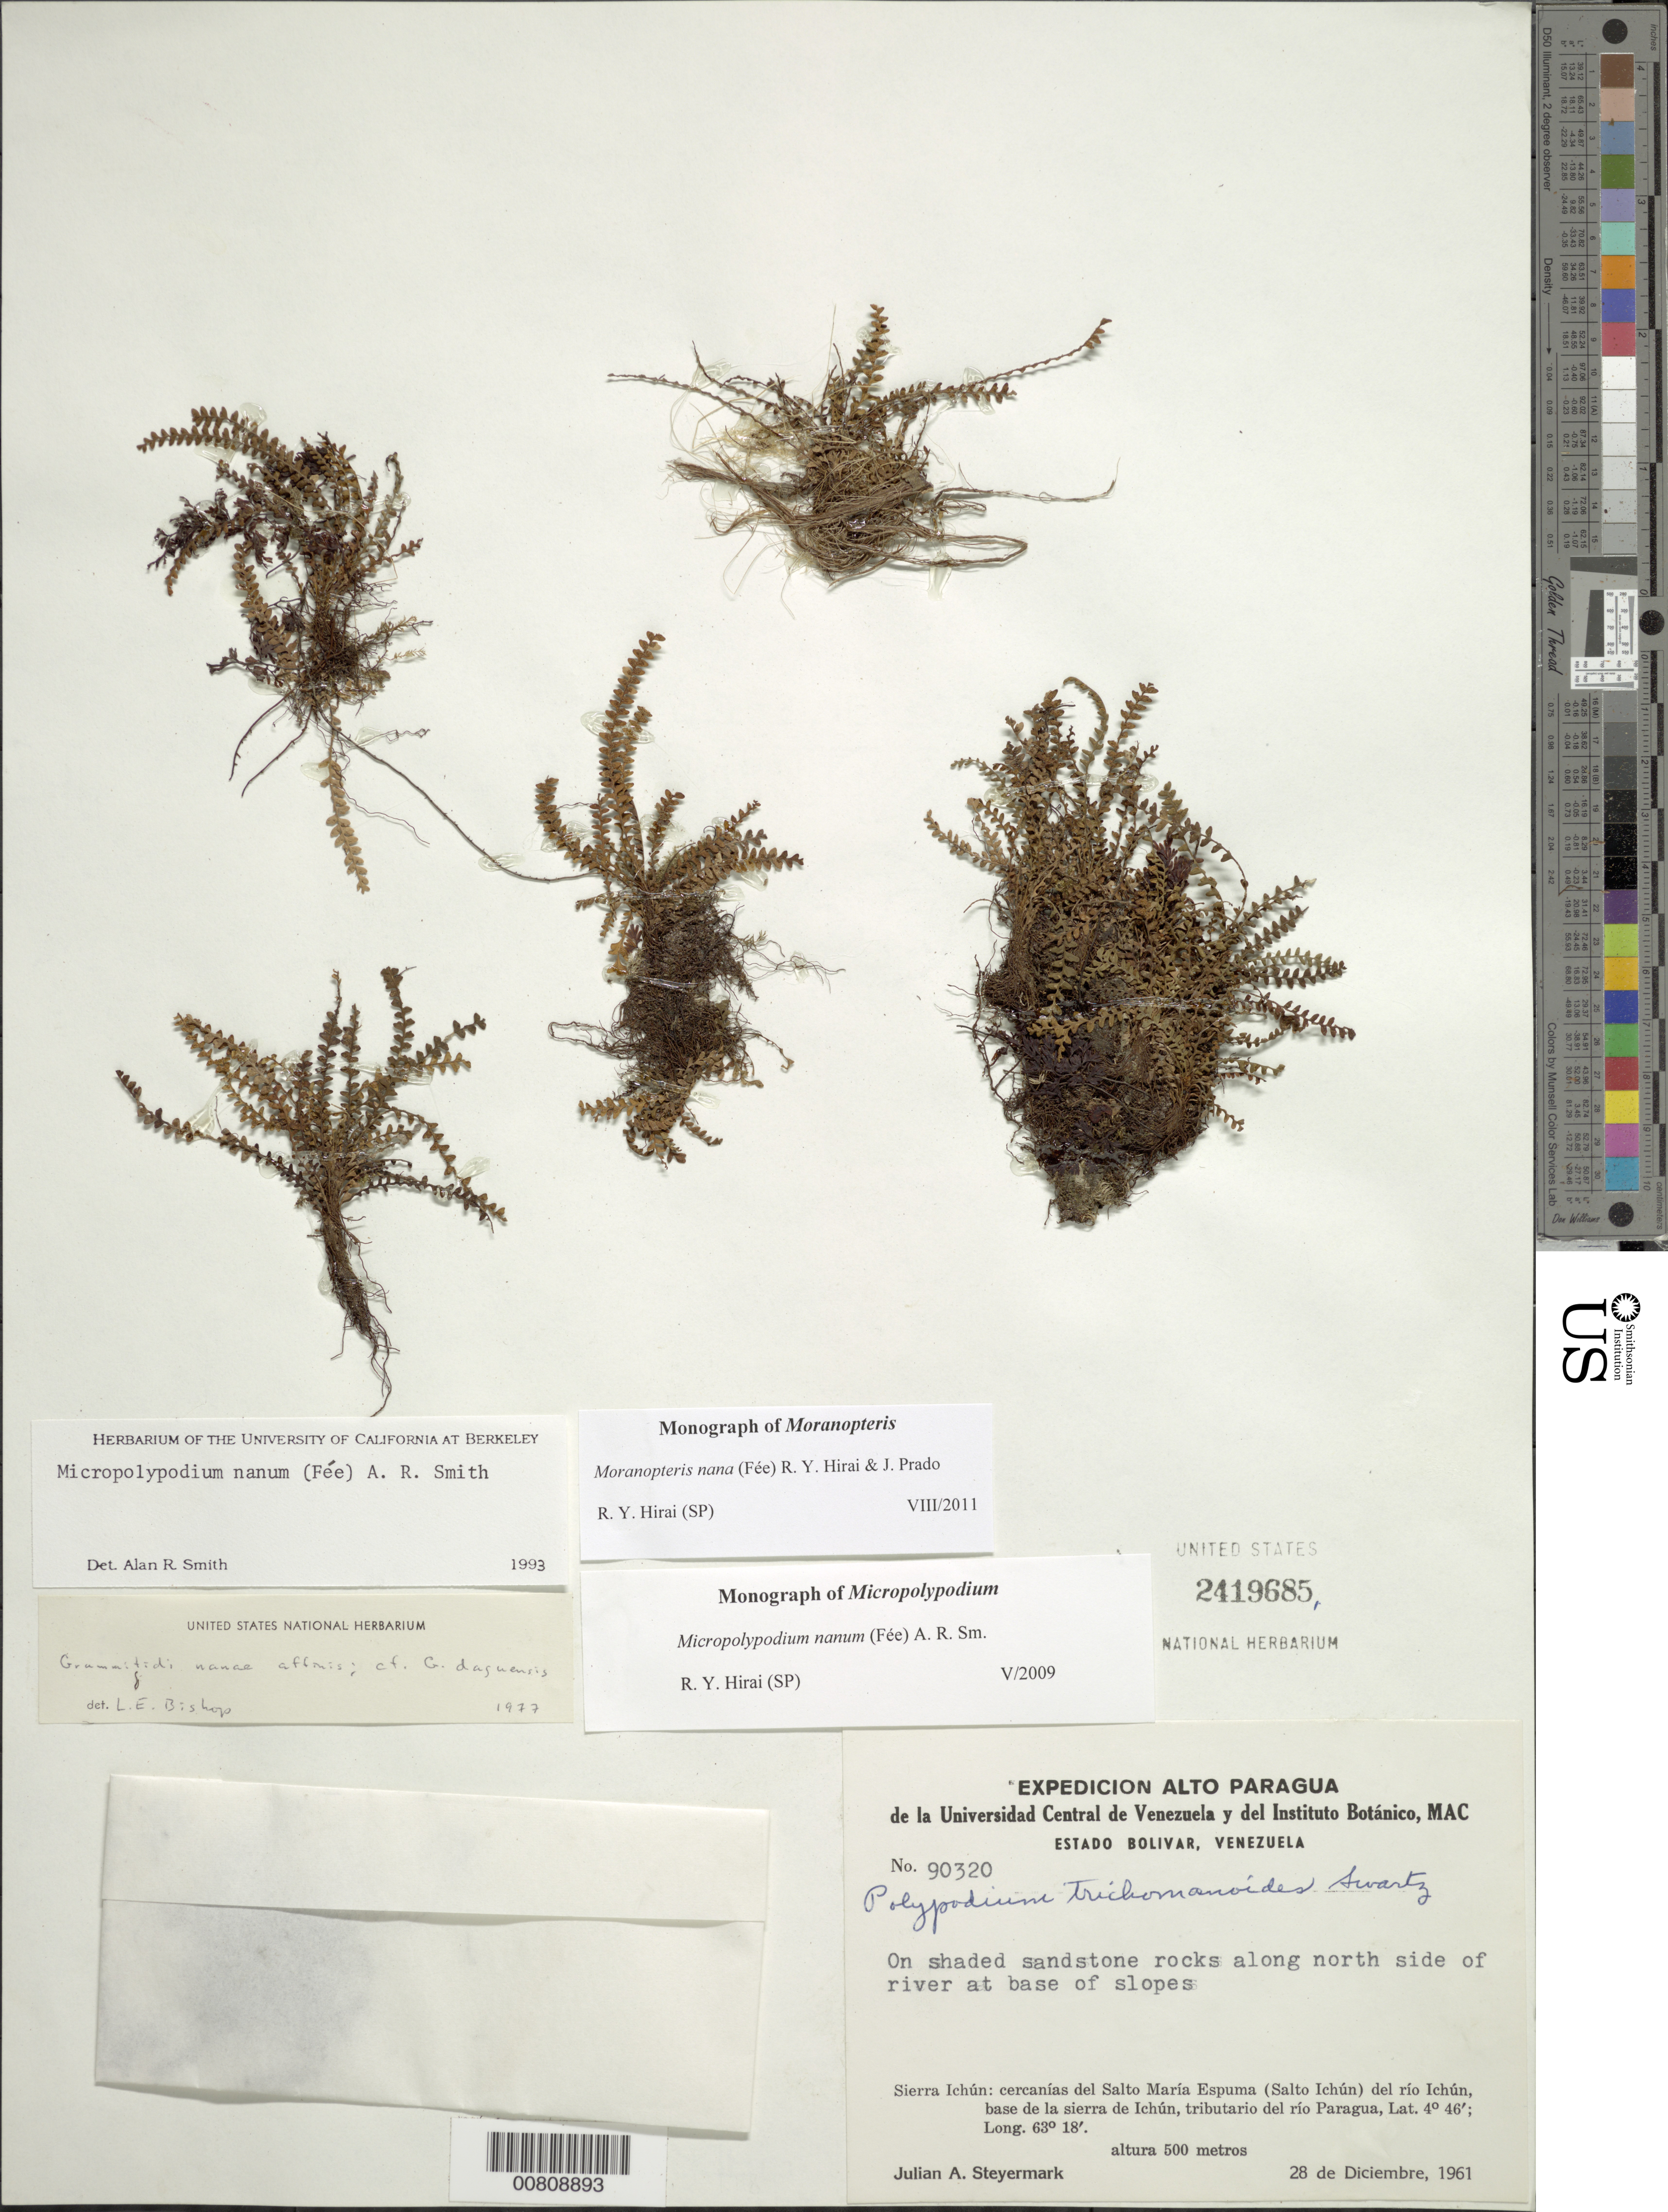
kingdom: Plantae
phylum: Tracheophyta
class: Polypodiopsida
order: Polypodiales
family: Polypodiaceae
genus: Moranopteris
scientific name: Moranopteris nana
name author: (Fée) R. Y. Hirai & J. Prado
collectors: J. Steyermark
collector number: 90320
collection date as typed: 28-Dec-61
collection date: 1961-12-28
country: Venezuela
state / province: Bolívar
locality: Sierra Ichún, Salto María Espuma (Salto Ichún) del Río Ichún (tributary of río Paragua), base de la sierra de Ichún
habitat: Shaded sandstone rocks along N side of river at base of slopes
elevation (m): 500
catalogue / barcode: US 2419685